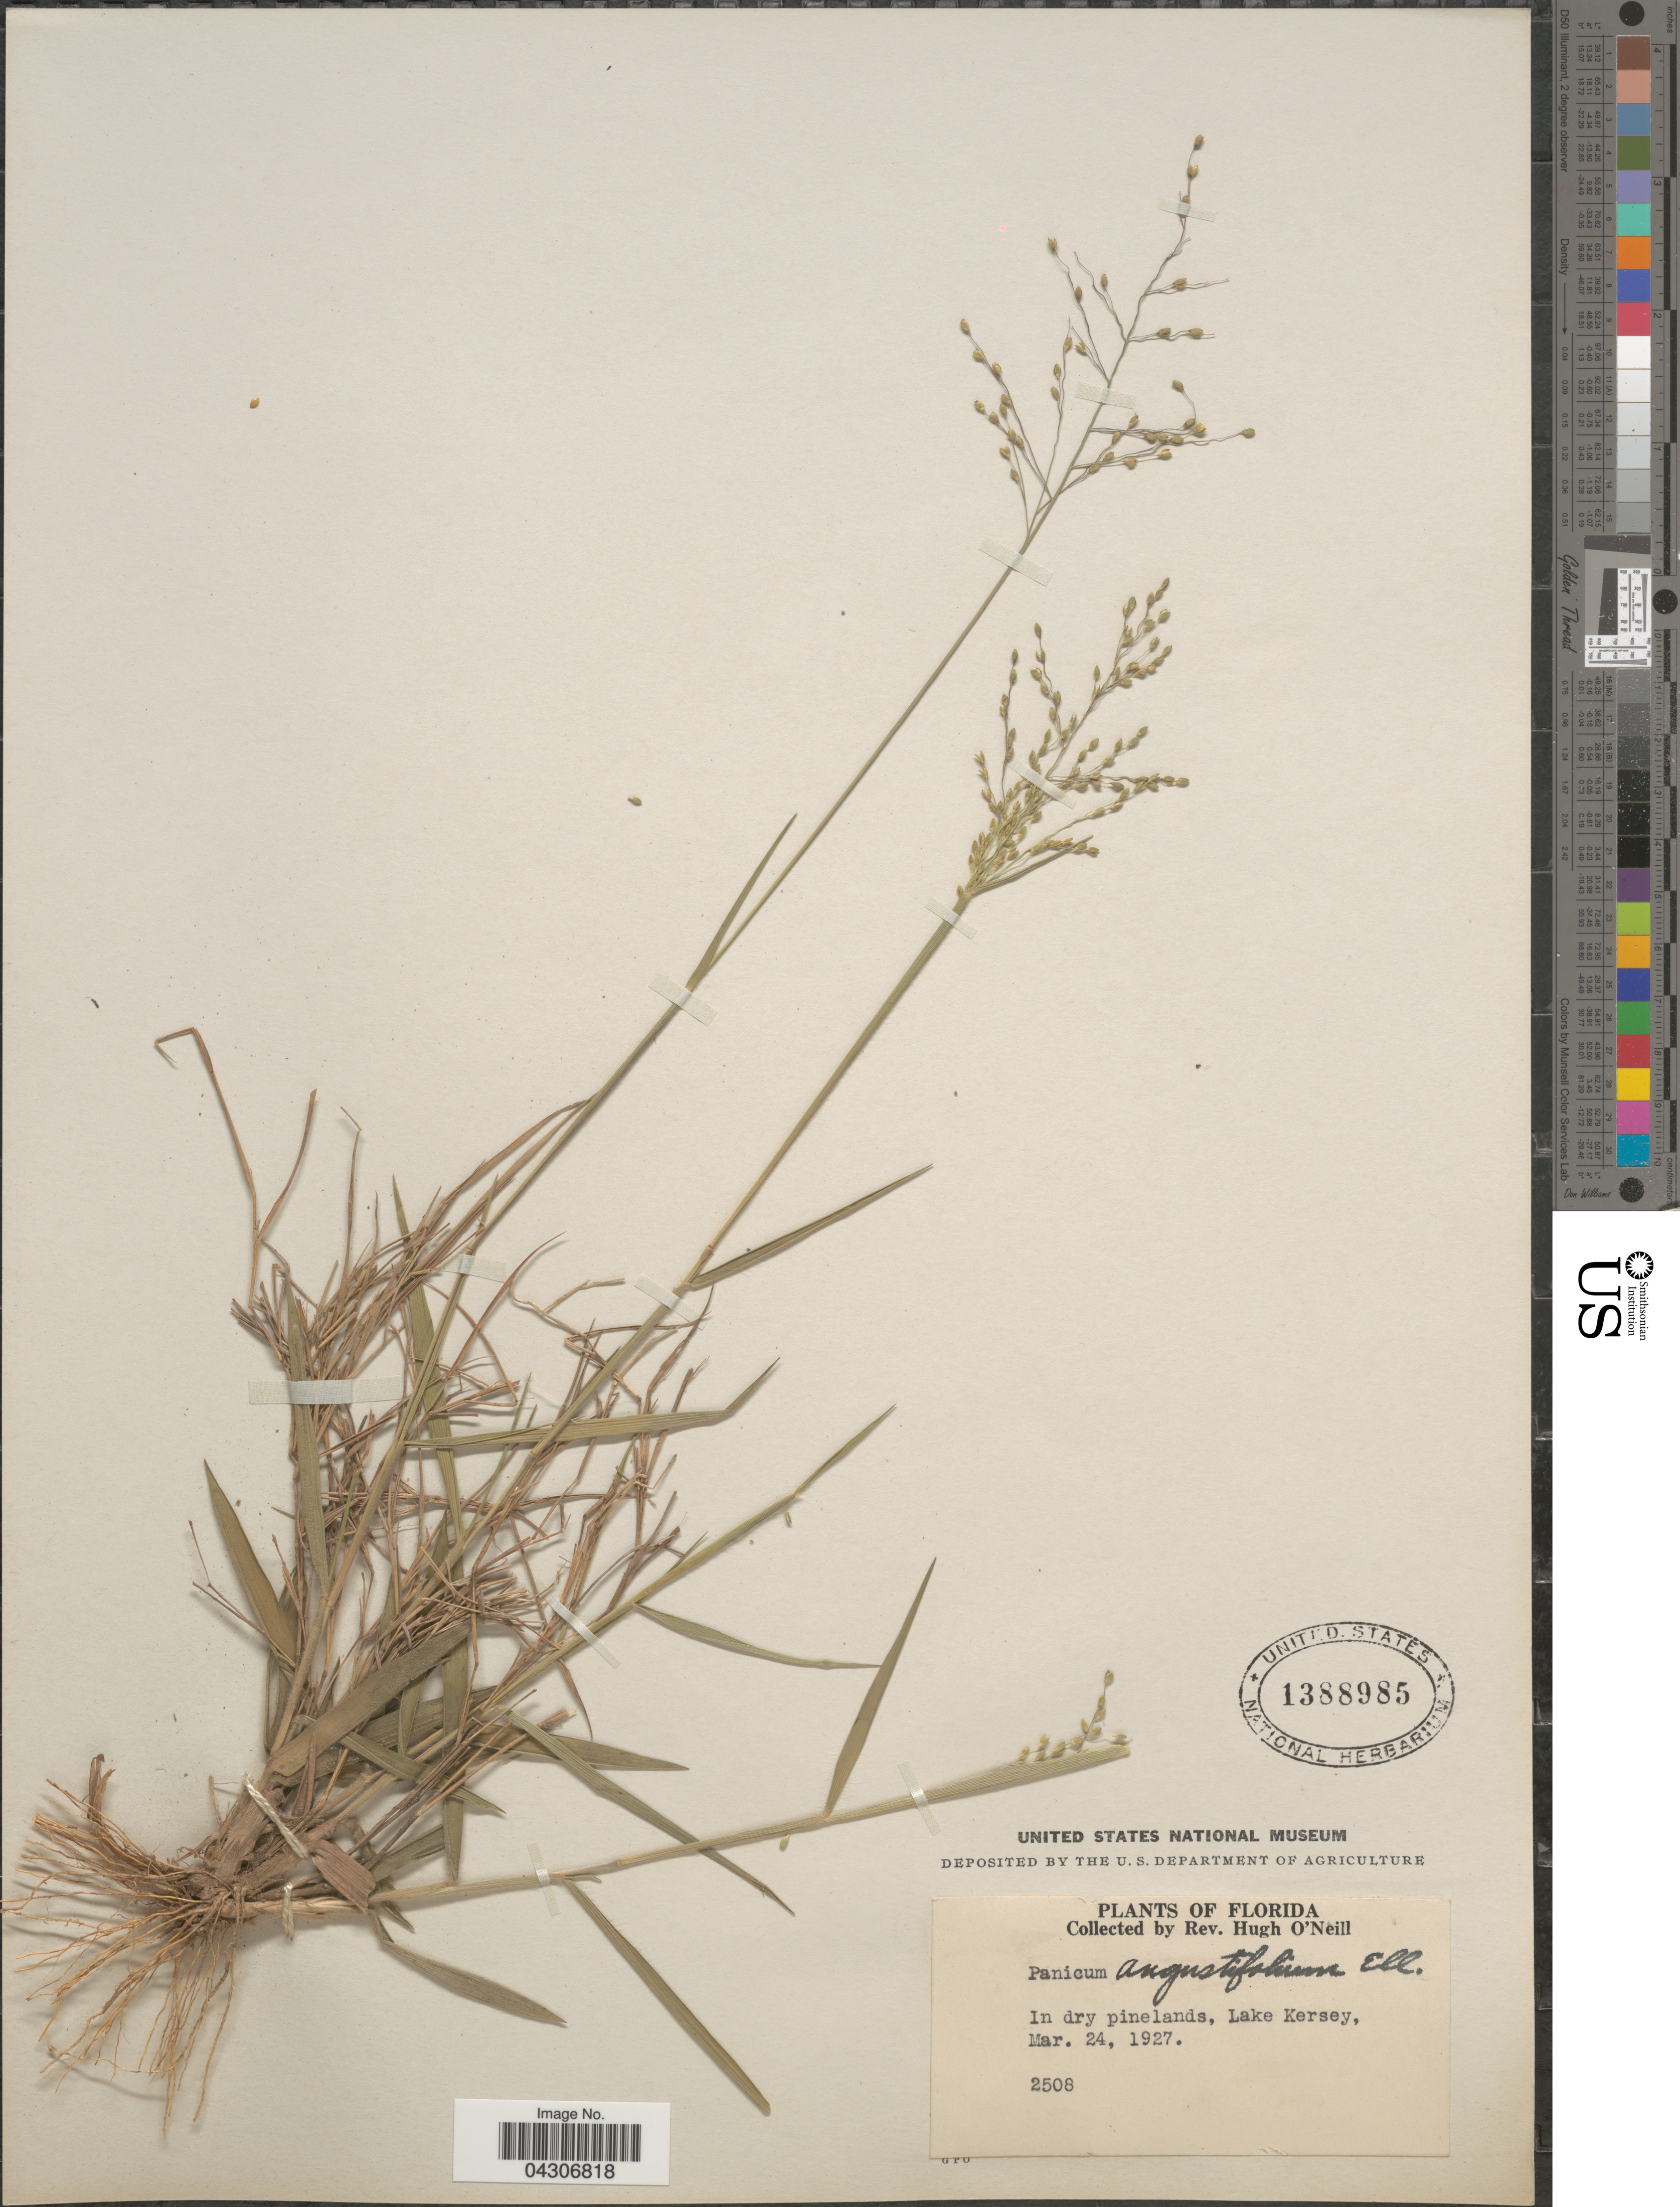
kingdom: Plantae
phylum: Tracheophyta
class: Liliopsida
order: Poales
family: Poaceae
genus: Dichanthelium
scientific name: Dichanthelium aciculare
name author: (Desv. ex Poir.) Gould & C.A. Clark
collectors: H. O'Neill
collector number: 2508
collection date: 1927-03-24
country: United States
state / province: Florida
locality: In dry pinelands, Lake Kersey.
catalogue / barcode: US 1388985